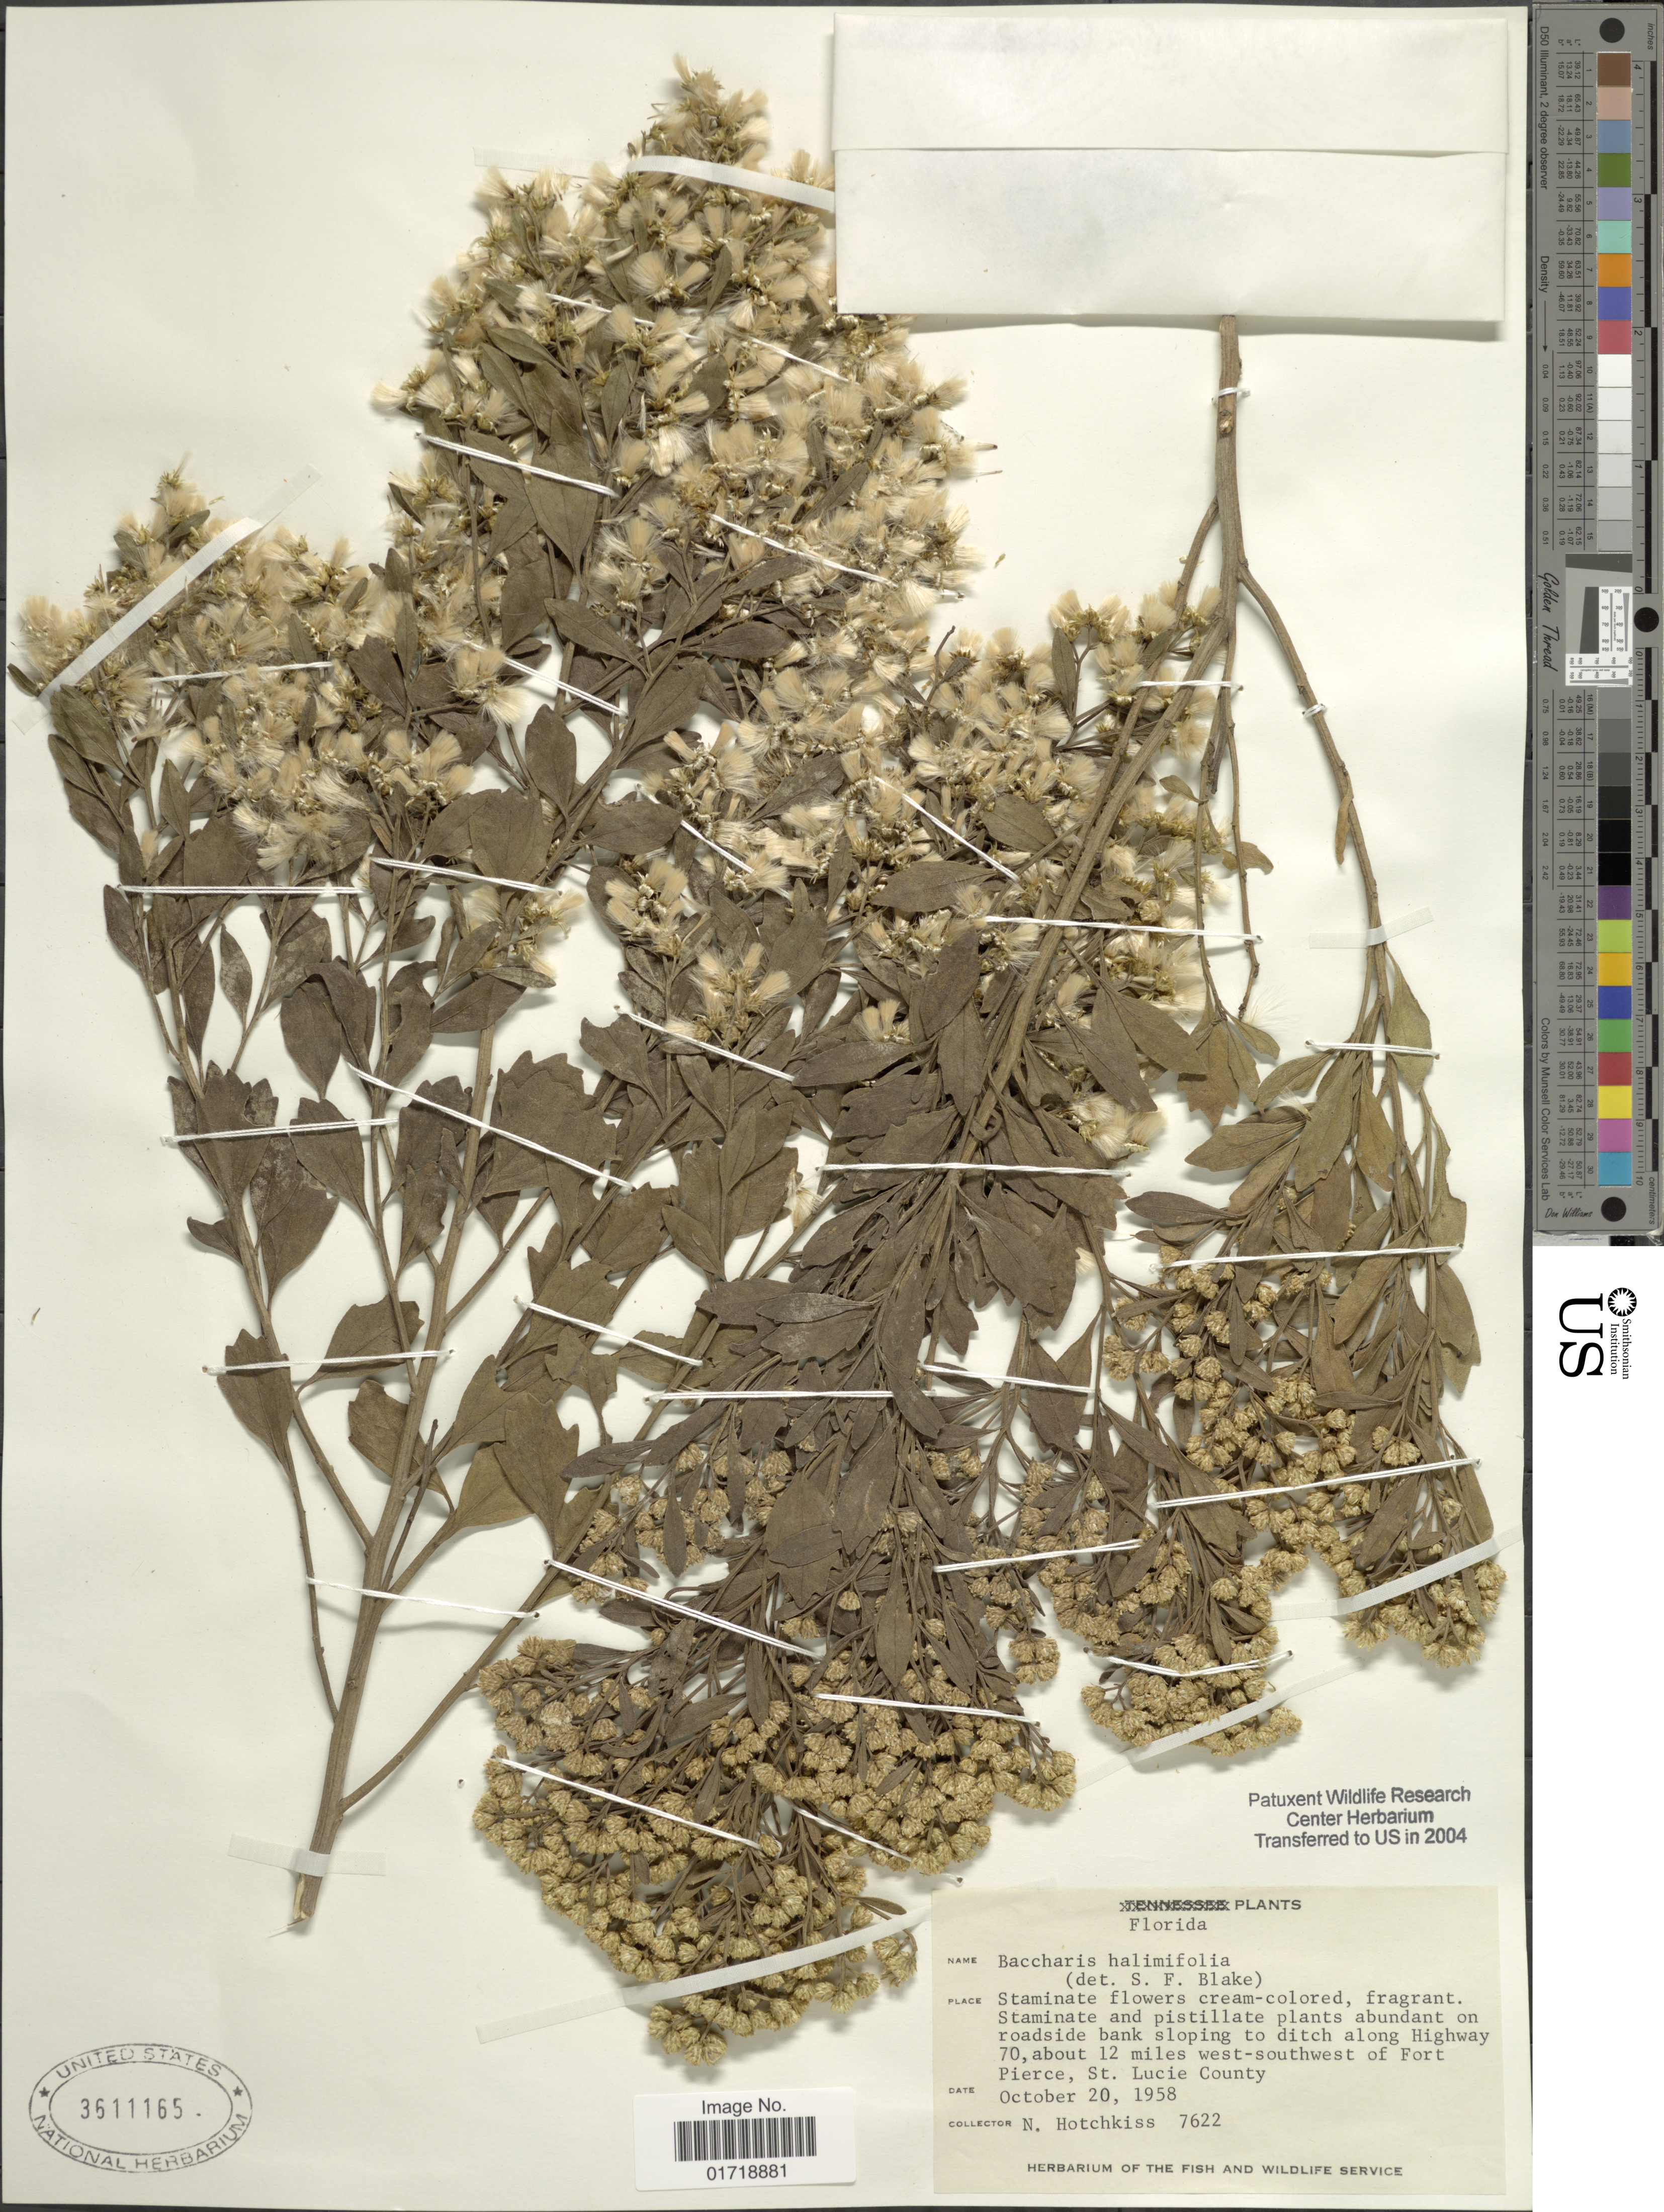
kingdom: Plantae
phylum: Tracheophyta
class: Magnoliopsida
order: Asterales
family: Asteraceae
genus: Baccharis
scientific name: Baccharis halimifolia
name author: L.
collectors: N. Hotchkiss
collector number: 7622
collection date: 1958-10-20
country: United States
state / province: Florida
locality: On roadside bank sloping to ditch along Highway 70, about 12 miles west-southwest of Fort Pierce, St. Lucie County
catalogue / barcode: US 3611165